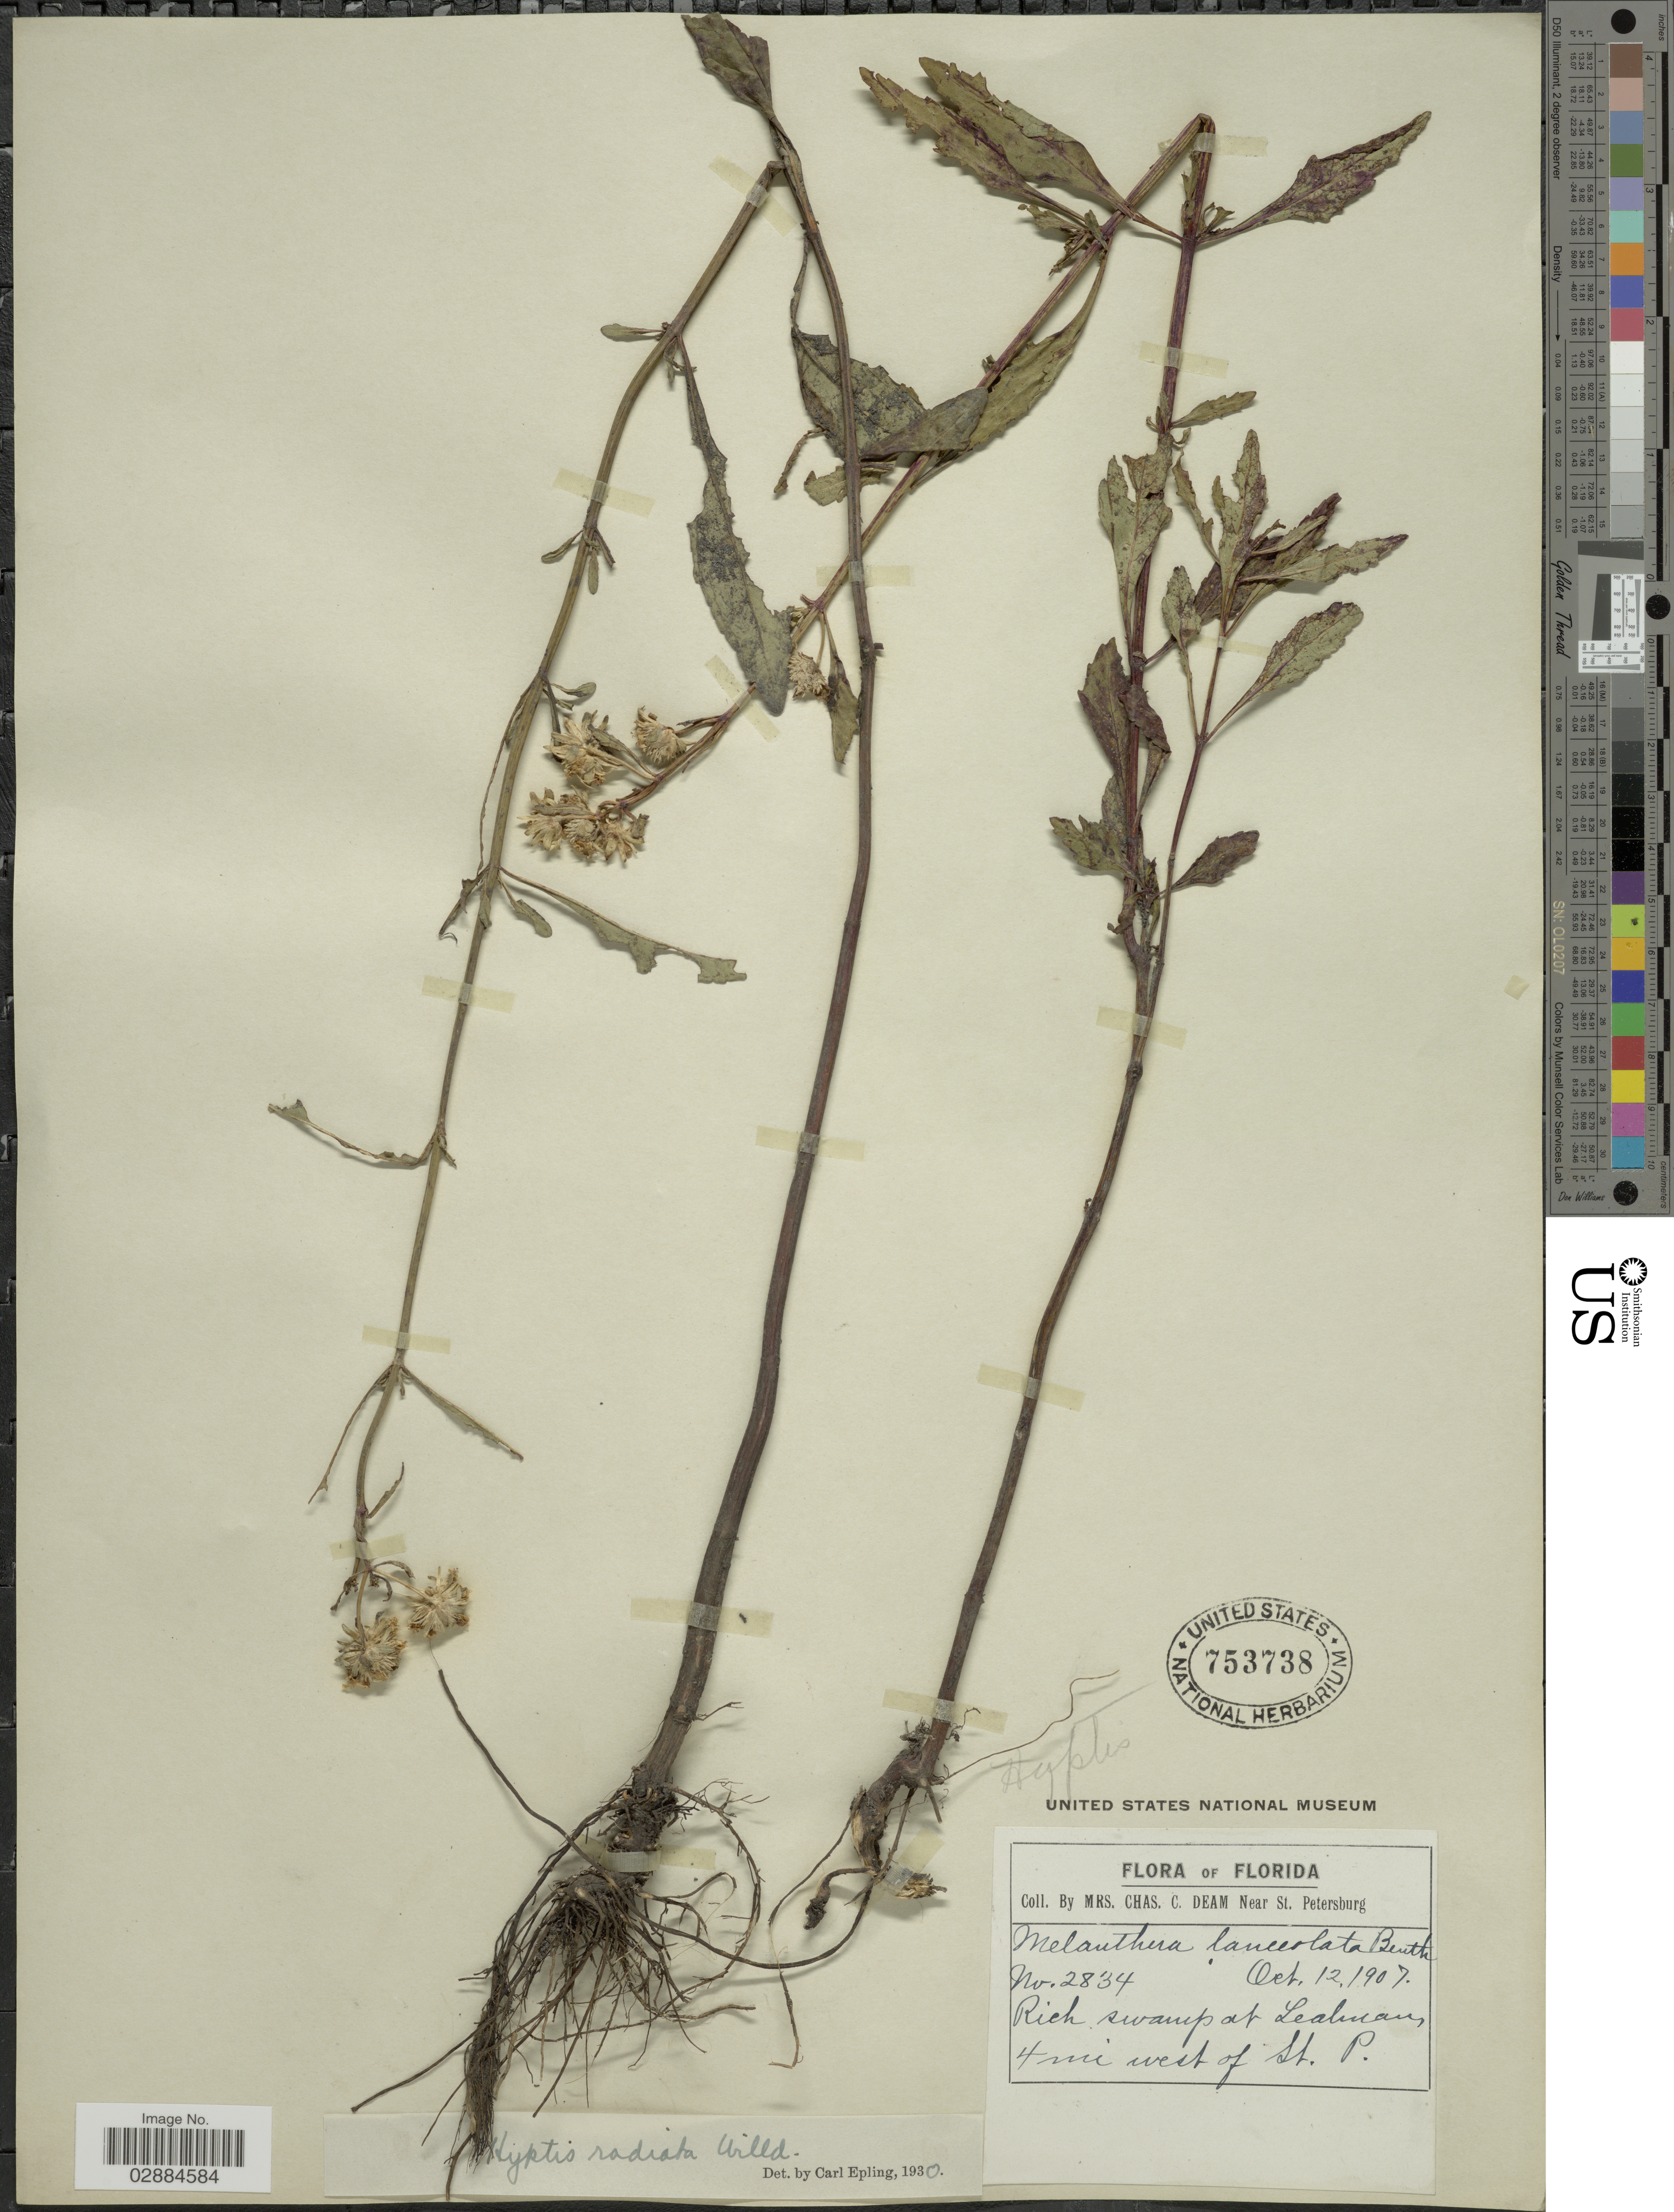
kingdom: Plantae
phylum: Tracheophyta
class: Magnoliopsida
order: Lamiales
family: Lamiaceae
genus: Hyptis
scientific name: Hyptis radiata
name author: Kunth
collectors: C. Deam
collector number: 2834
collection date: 1907-10-12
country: United States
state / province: Florida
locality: Rich swamp at Lealman, 4 mi west of St. P. Near St. Petersburg.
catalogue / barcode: US 753738